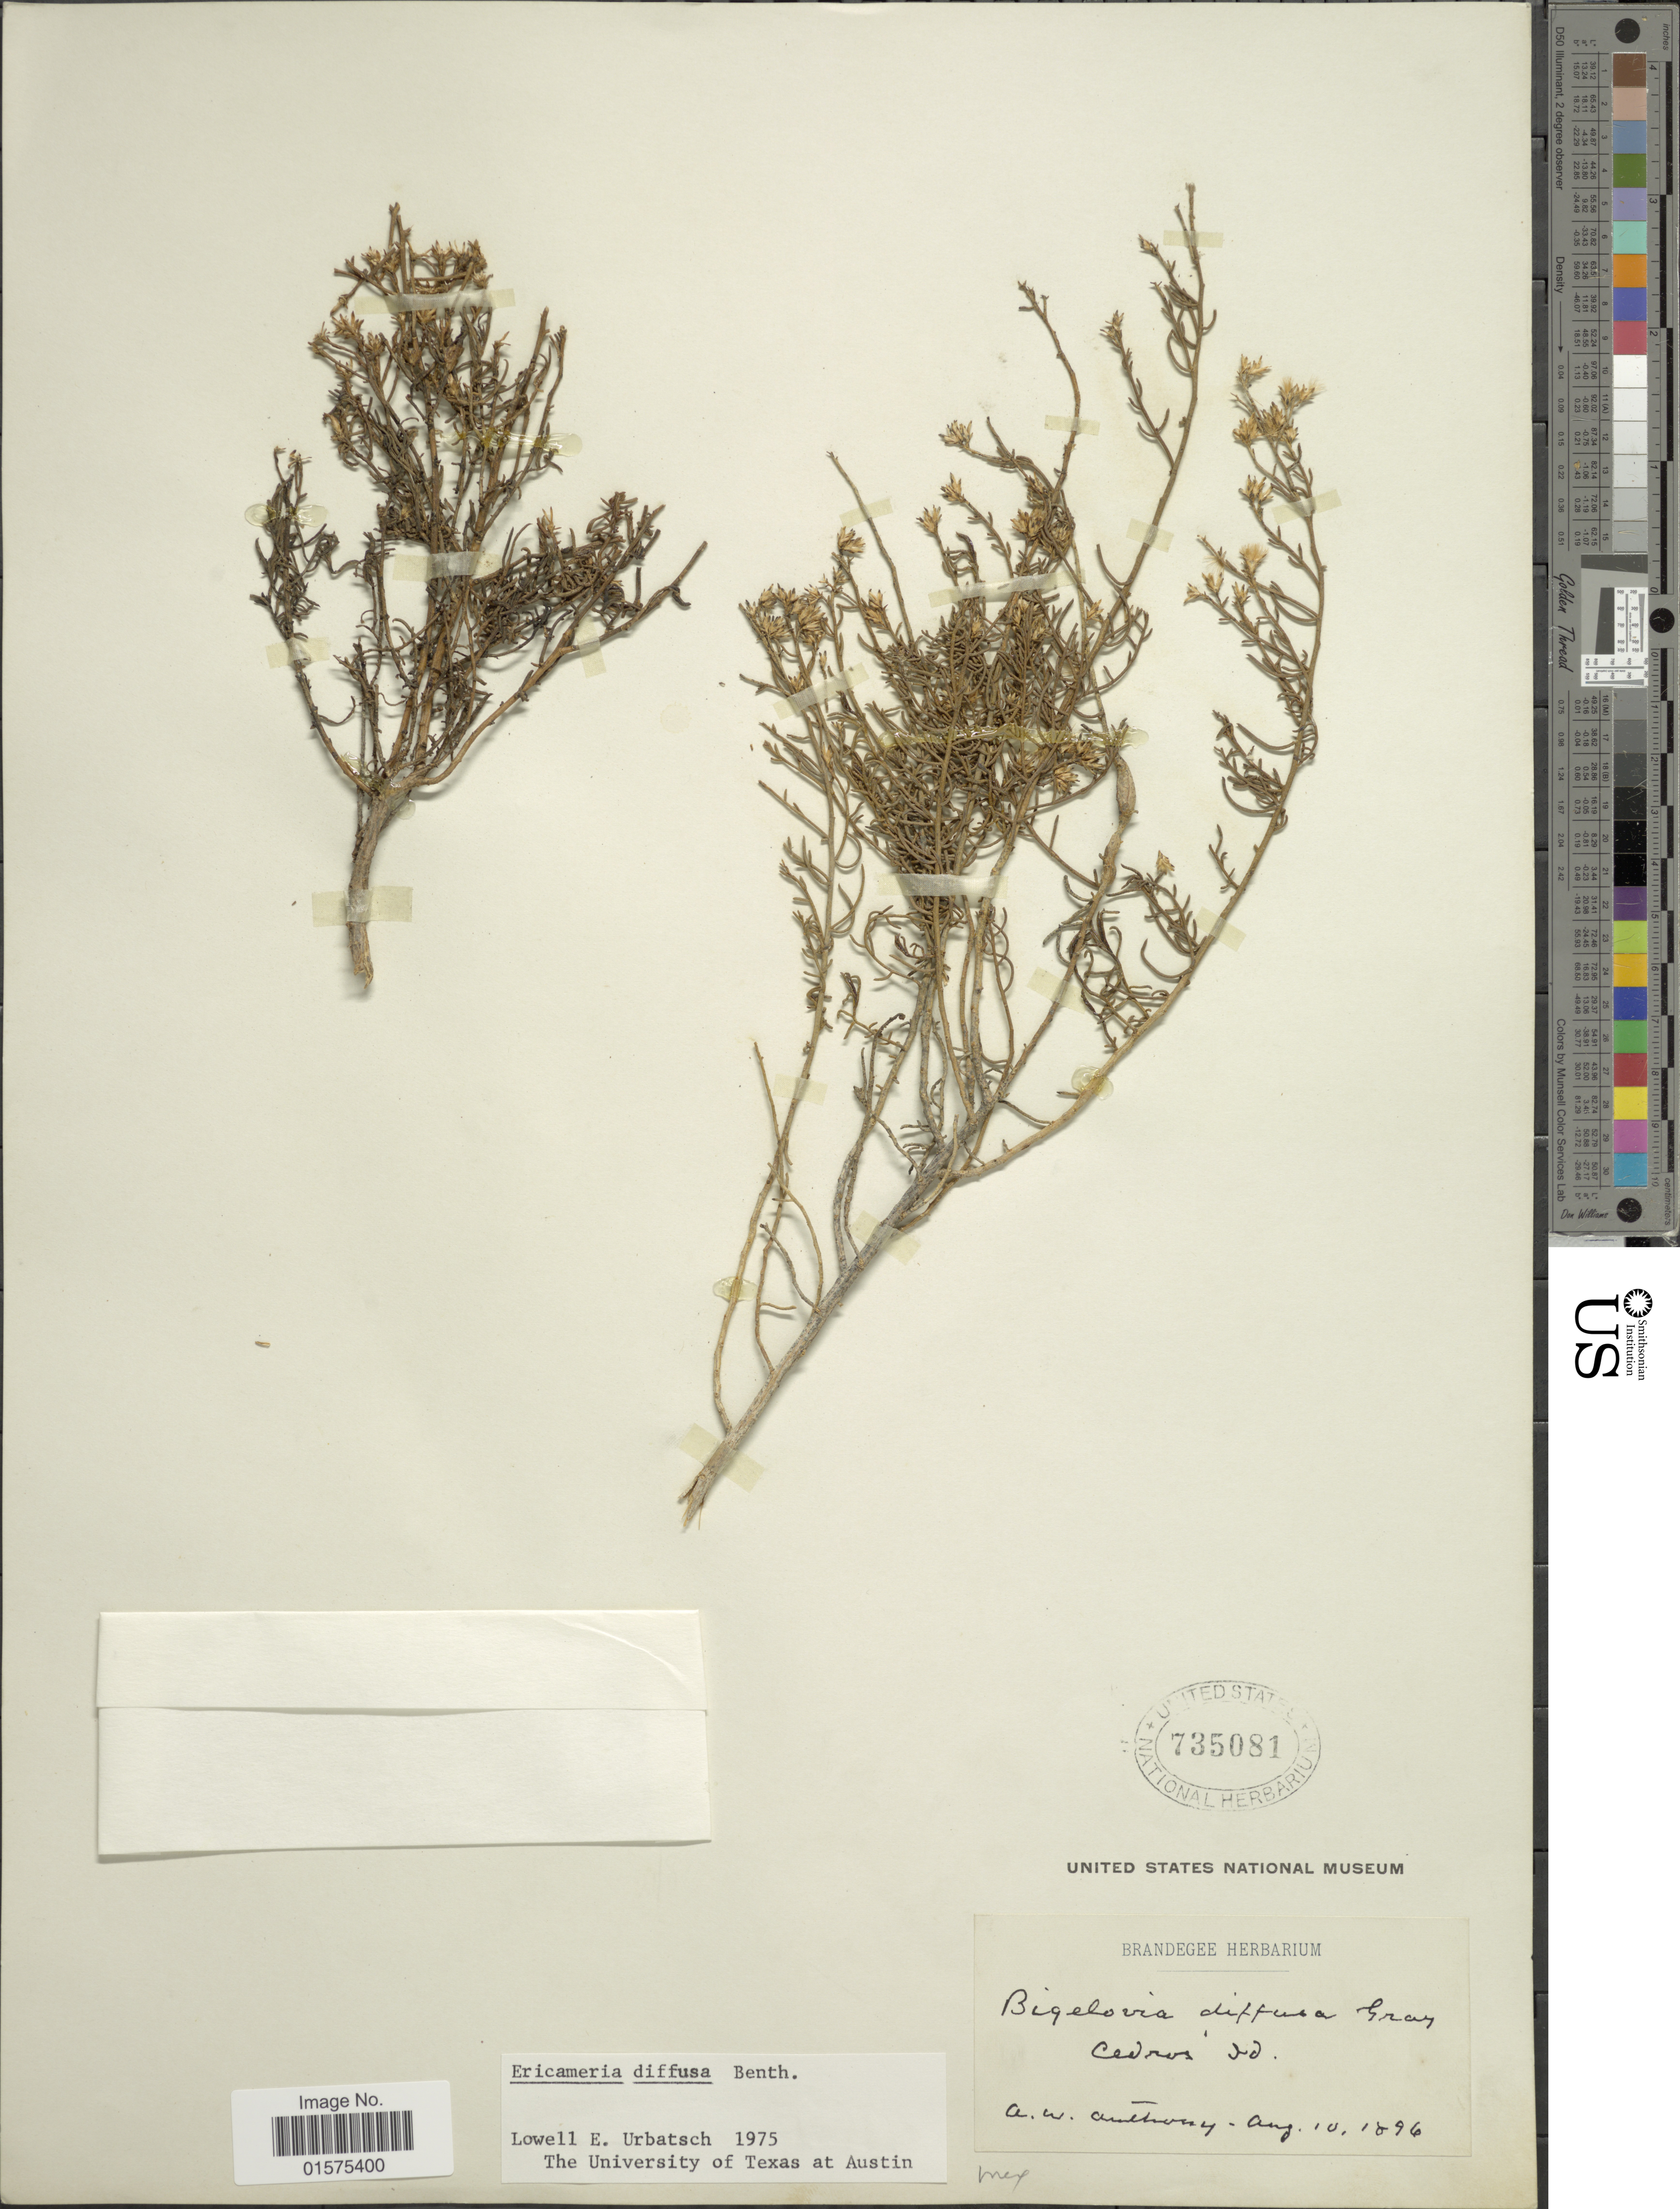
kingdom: Plantae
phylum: Tracheophyta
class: Magnoliopsida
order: Asterales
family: Asteraceae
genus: Xylothamia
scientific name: Xylothamia diffusa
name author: (Benth.) G.L. Nesom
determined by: Urbatsch, Lowell E., Curator (LSU), Louisiana State University (UNITED STATES)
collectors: A. W. Anthony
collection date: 1896-08-10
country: Mexico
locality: Cedros Id.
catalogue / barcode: US 735081